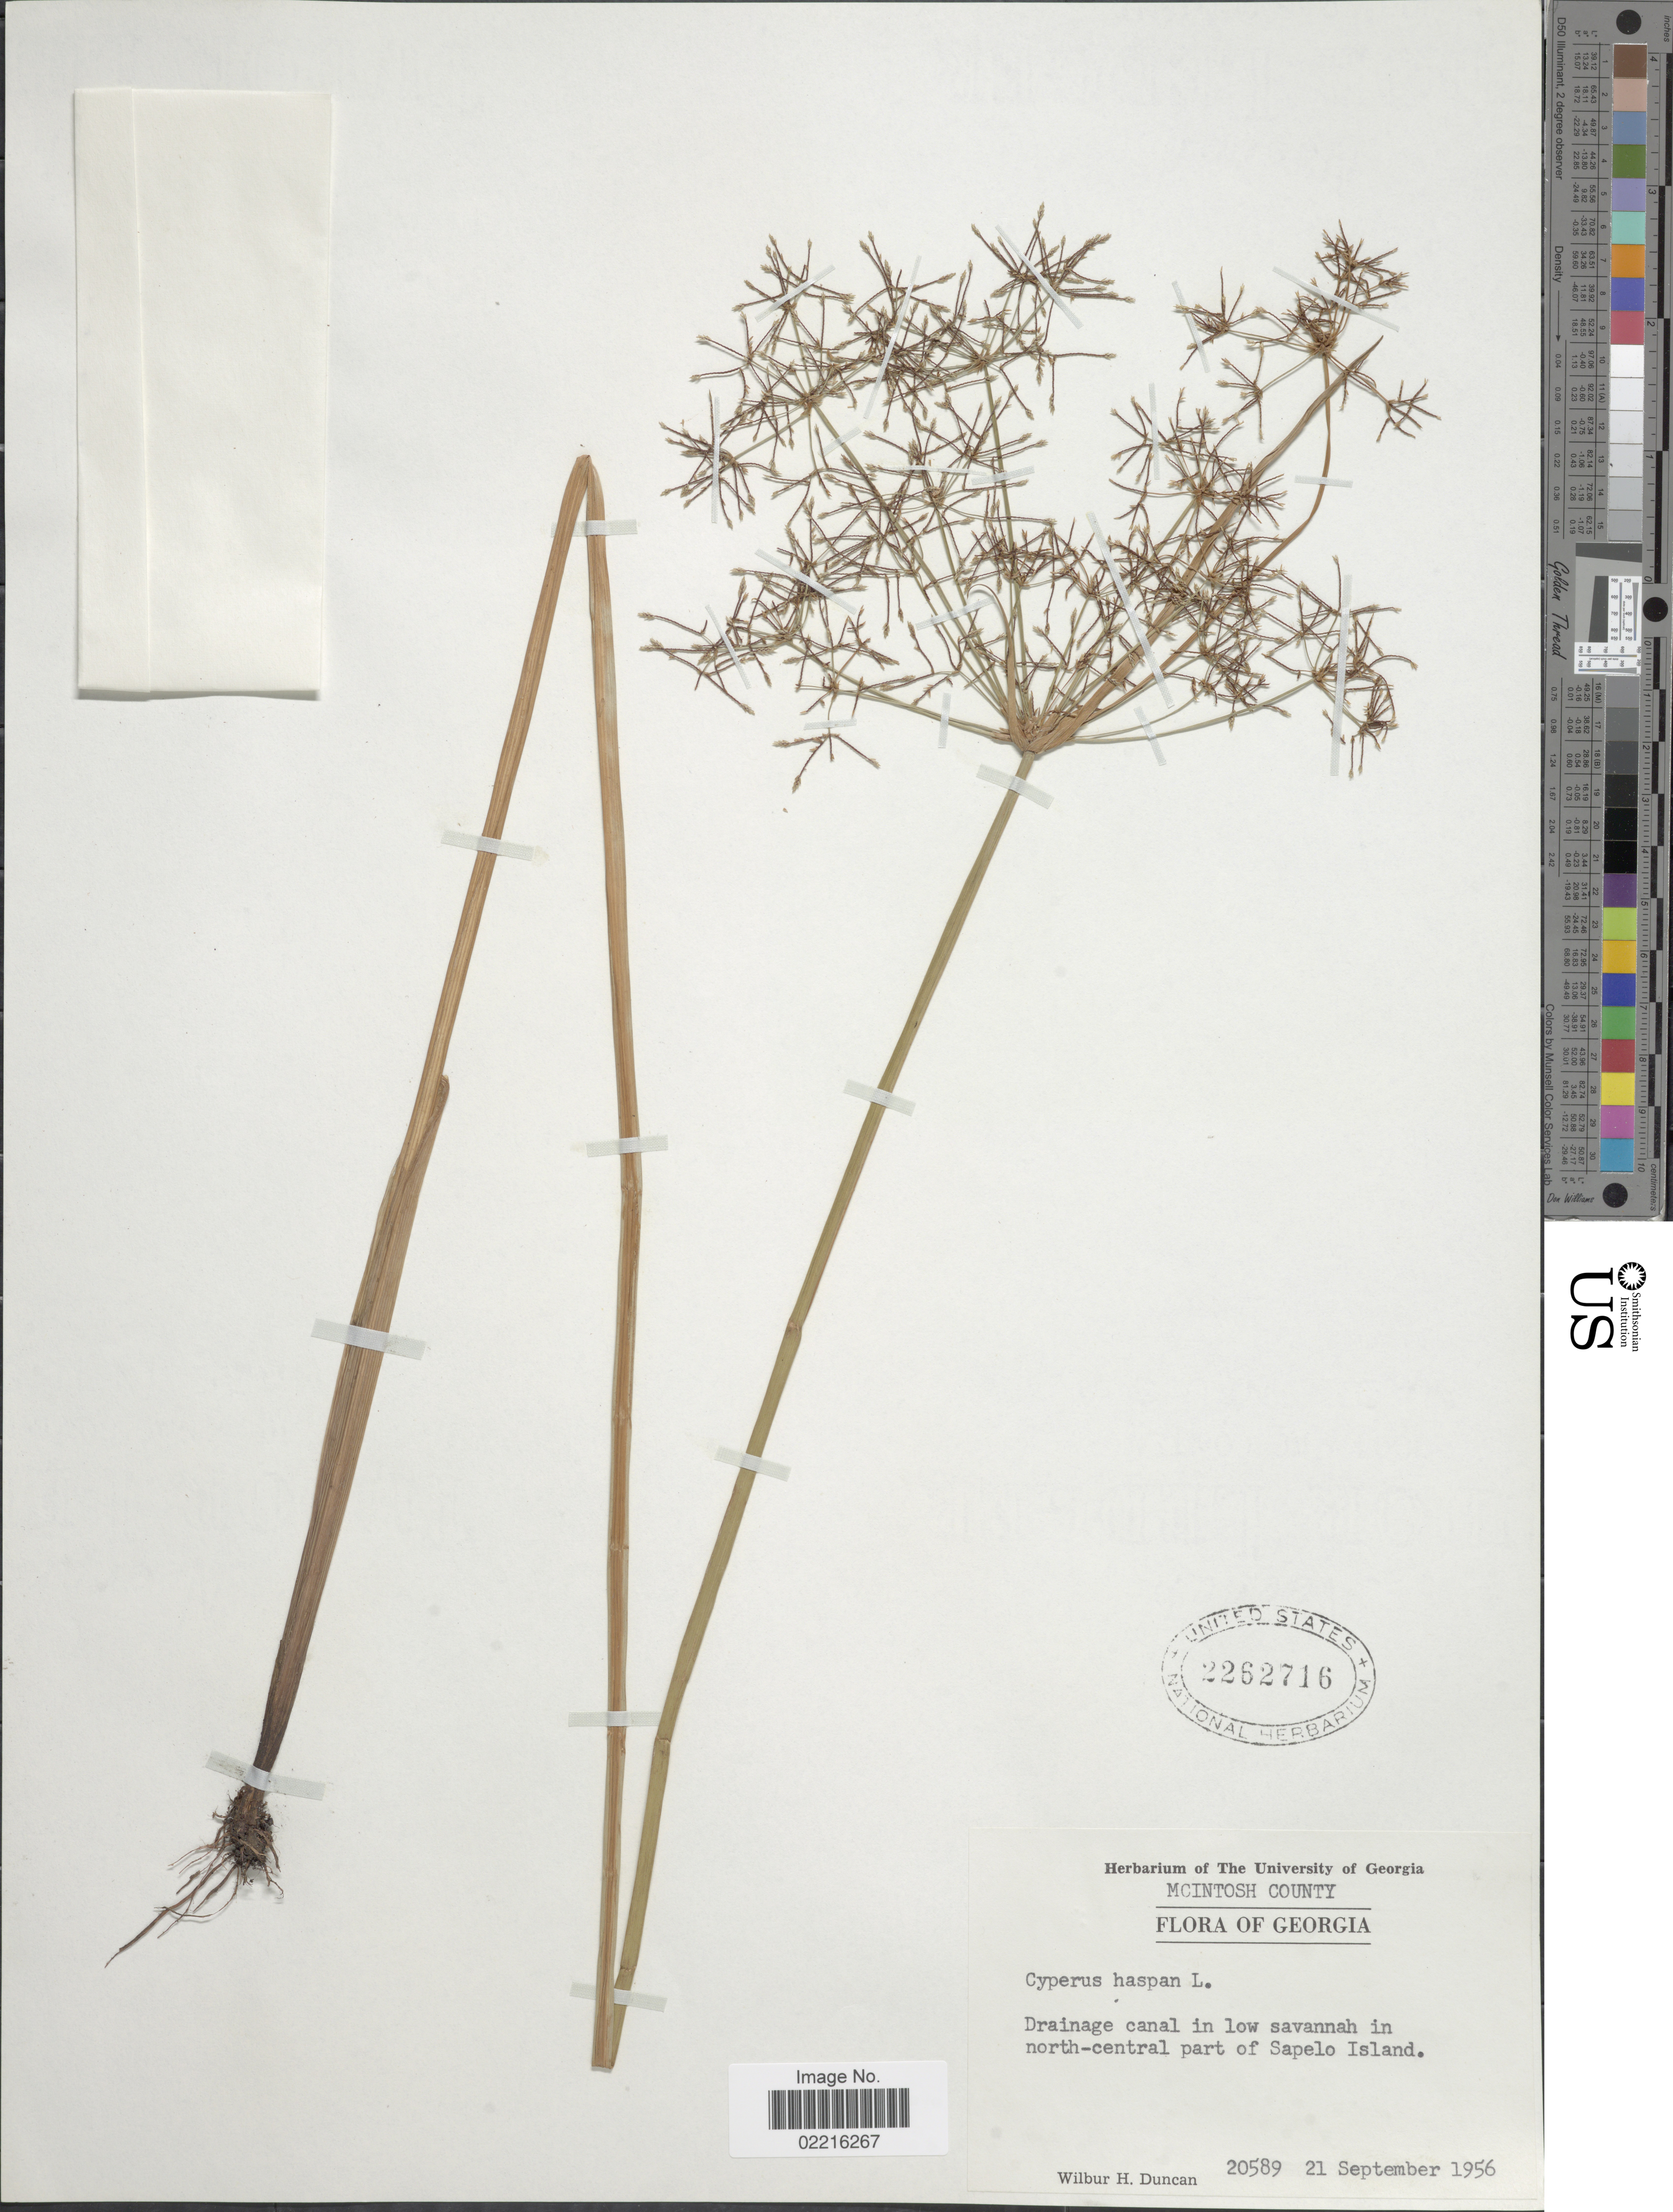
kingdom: Plantae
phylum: Tracheophyta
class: Liliopsida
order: Poales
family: Cyperaceae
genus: Cyperus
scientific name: Cyperus haspan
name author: L.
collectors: W. H. Duncan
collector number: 20589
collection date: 1956-09-21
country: United States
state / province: Georgia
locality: McIntosh County, north-central part of Sapelo Island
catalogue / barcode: US 2262716